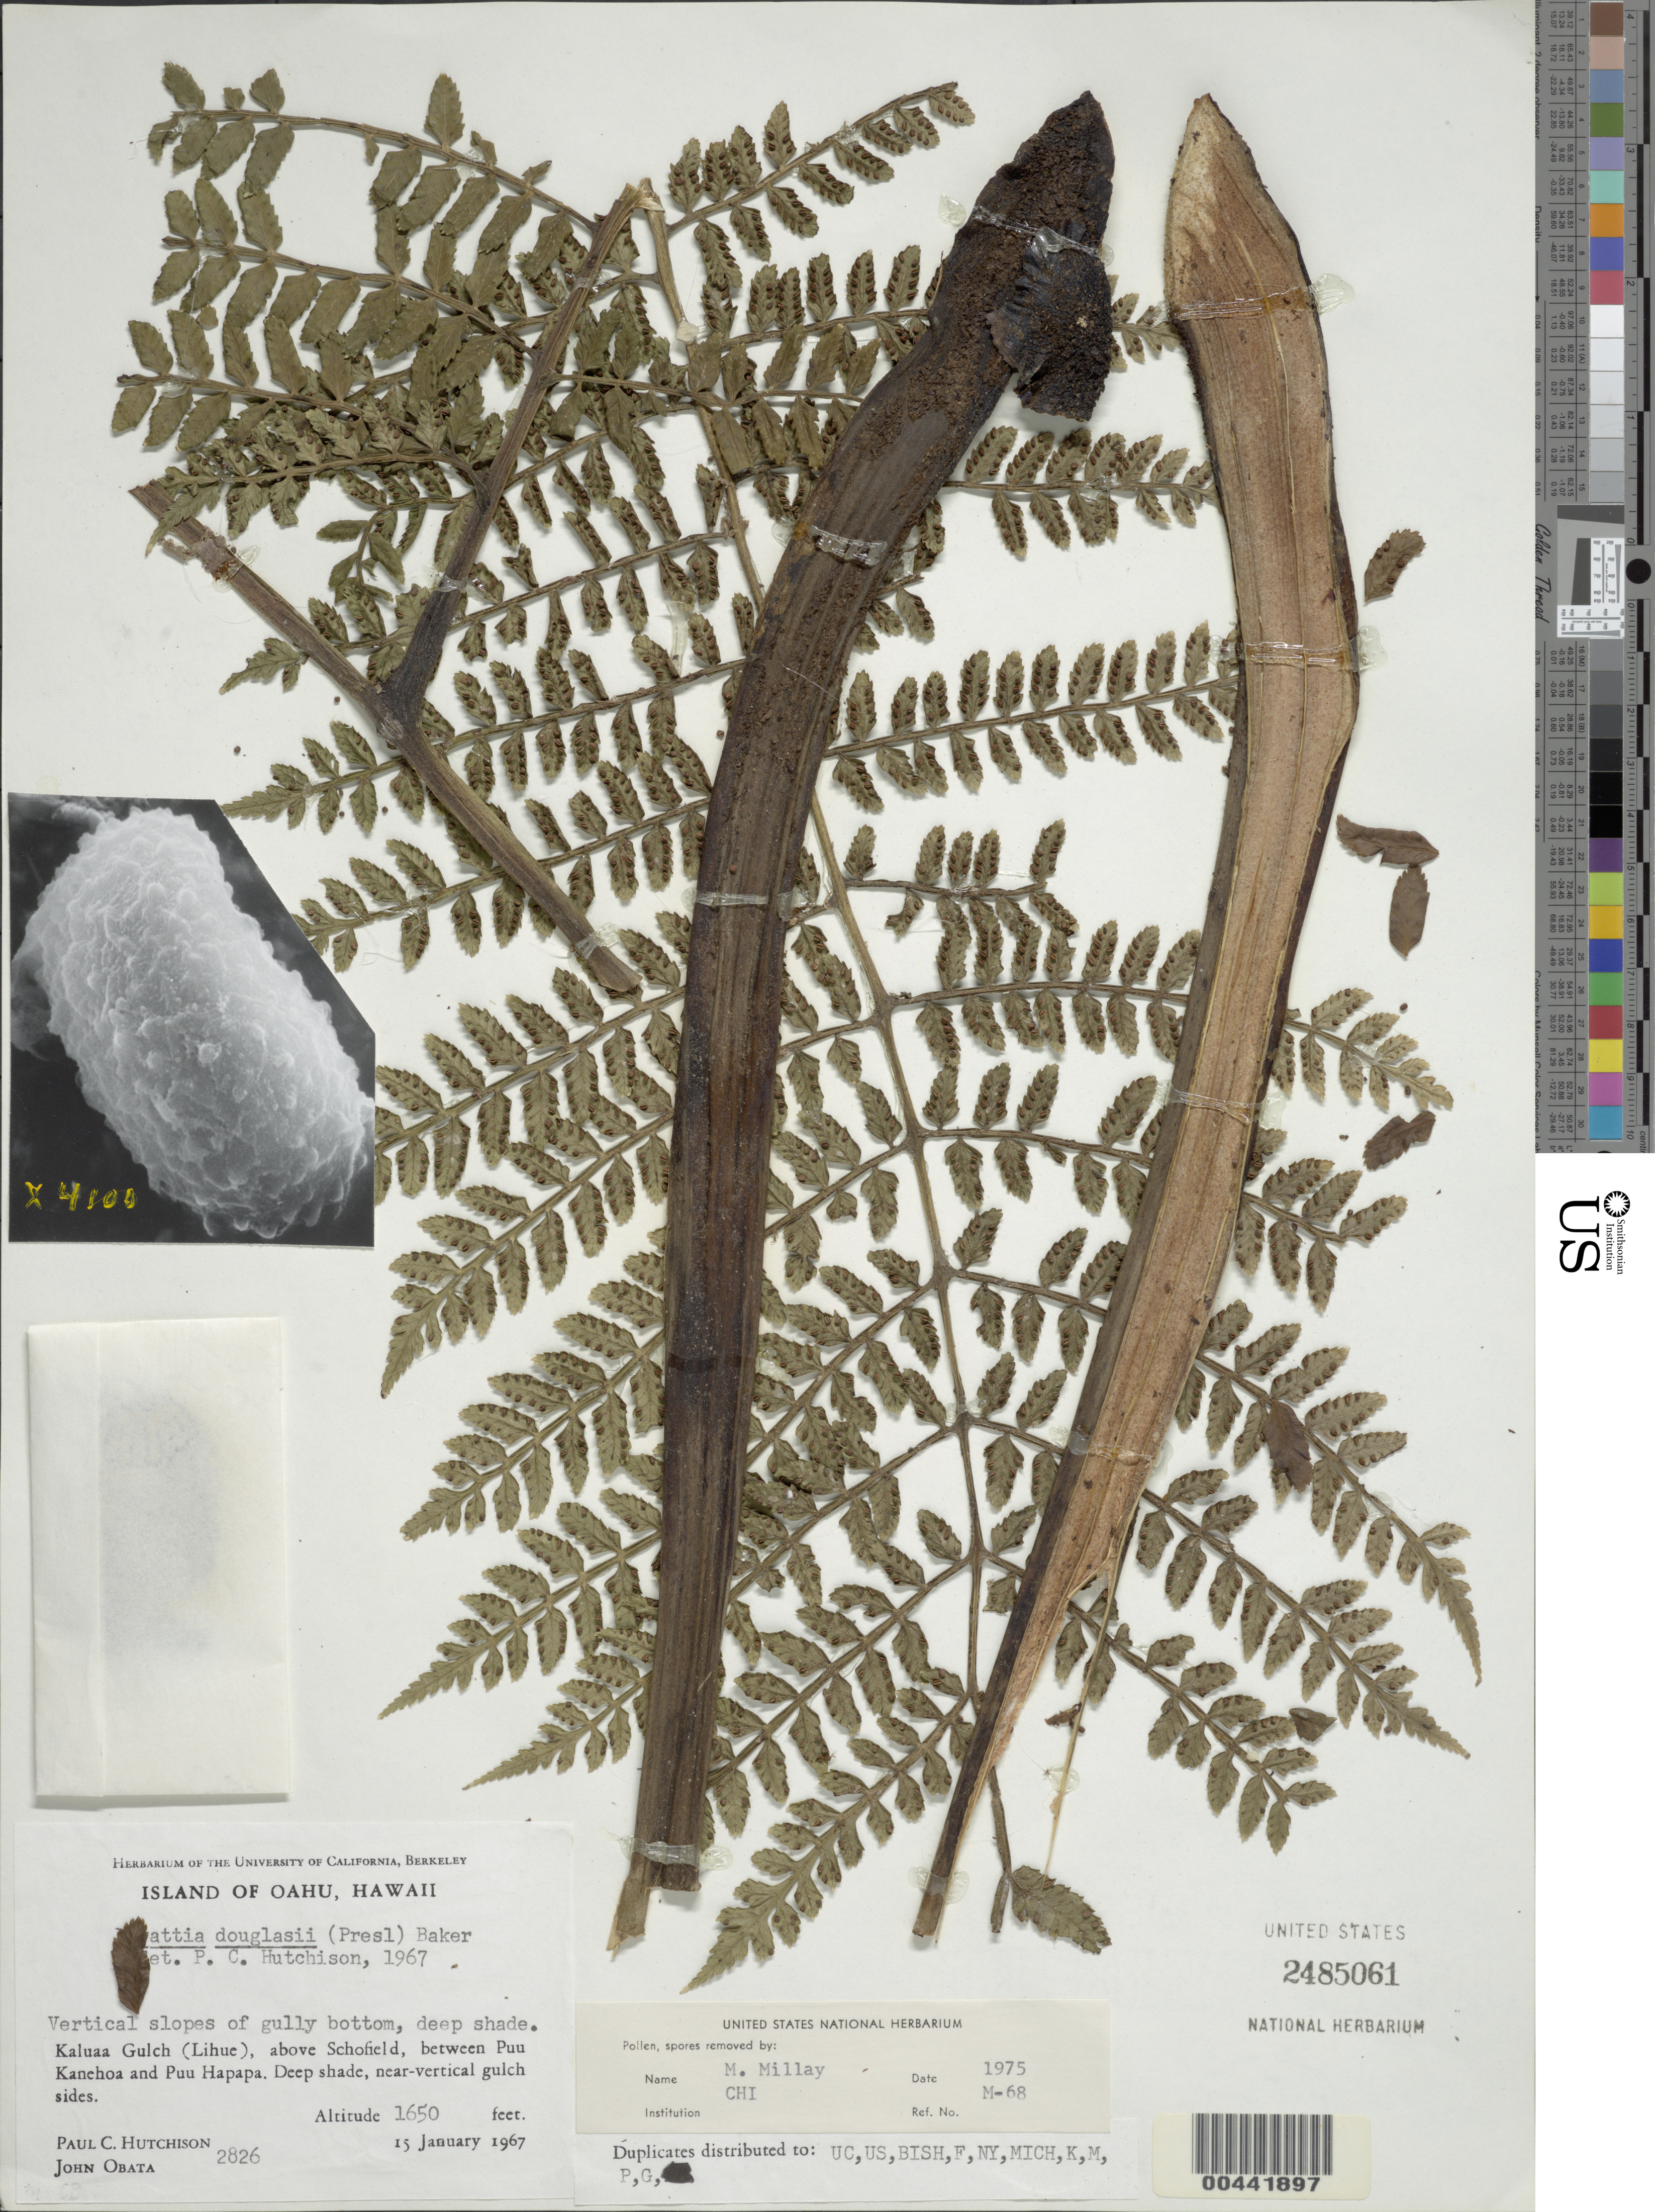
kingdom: Plantae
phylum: Tracheophyta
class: Polypodiopsida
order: Marattiales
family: Marattiaceae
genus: Marattia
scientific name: Marattia douglasii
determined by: Hutchison, Paul C.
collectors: P. C. Hutchison & J. Obata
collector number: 2826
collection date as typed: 15 Jan 1967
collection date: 1967-01-15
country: United States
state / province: Hawaii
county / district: Honolulu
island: Oahu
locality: Kaluaa Gulch (lihue), above Schofield, between Puu Kanehoa and Puu Hapapa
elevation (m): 503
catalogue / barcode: US 2485061